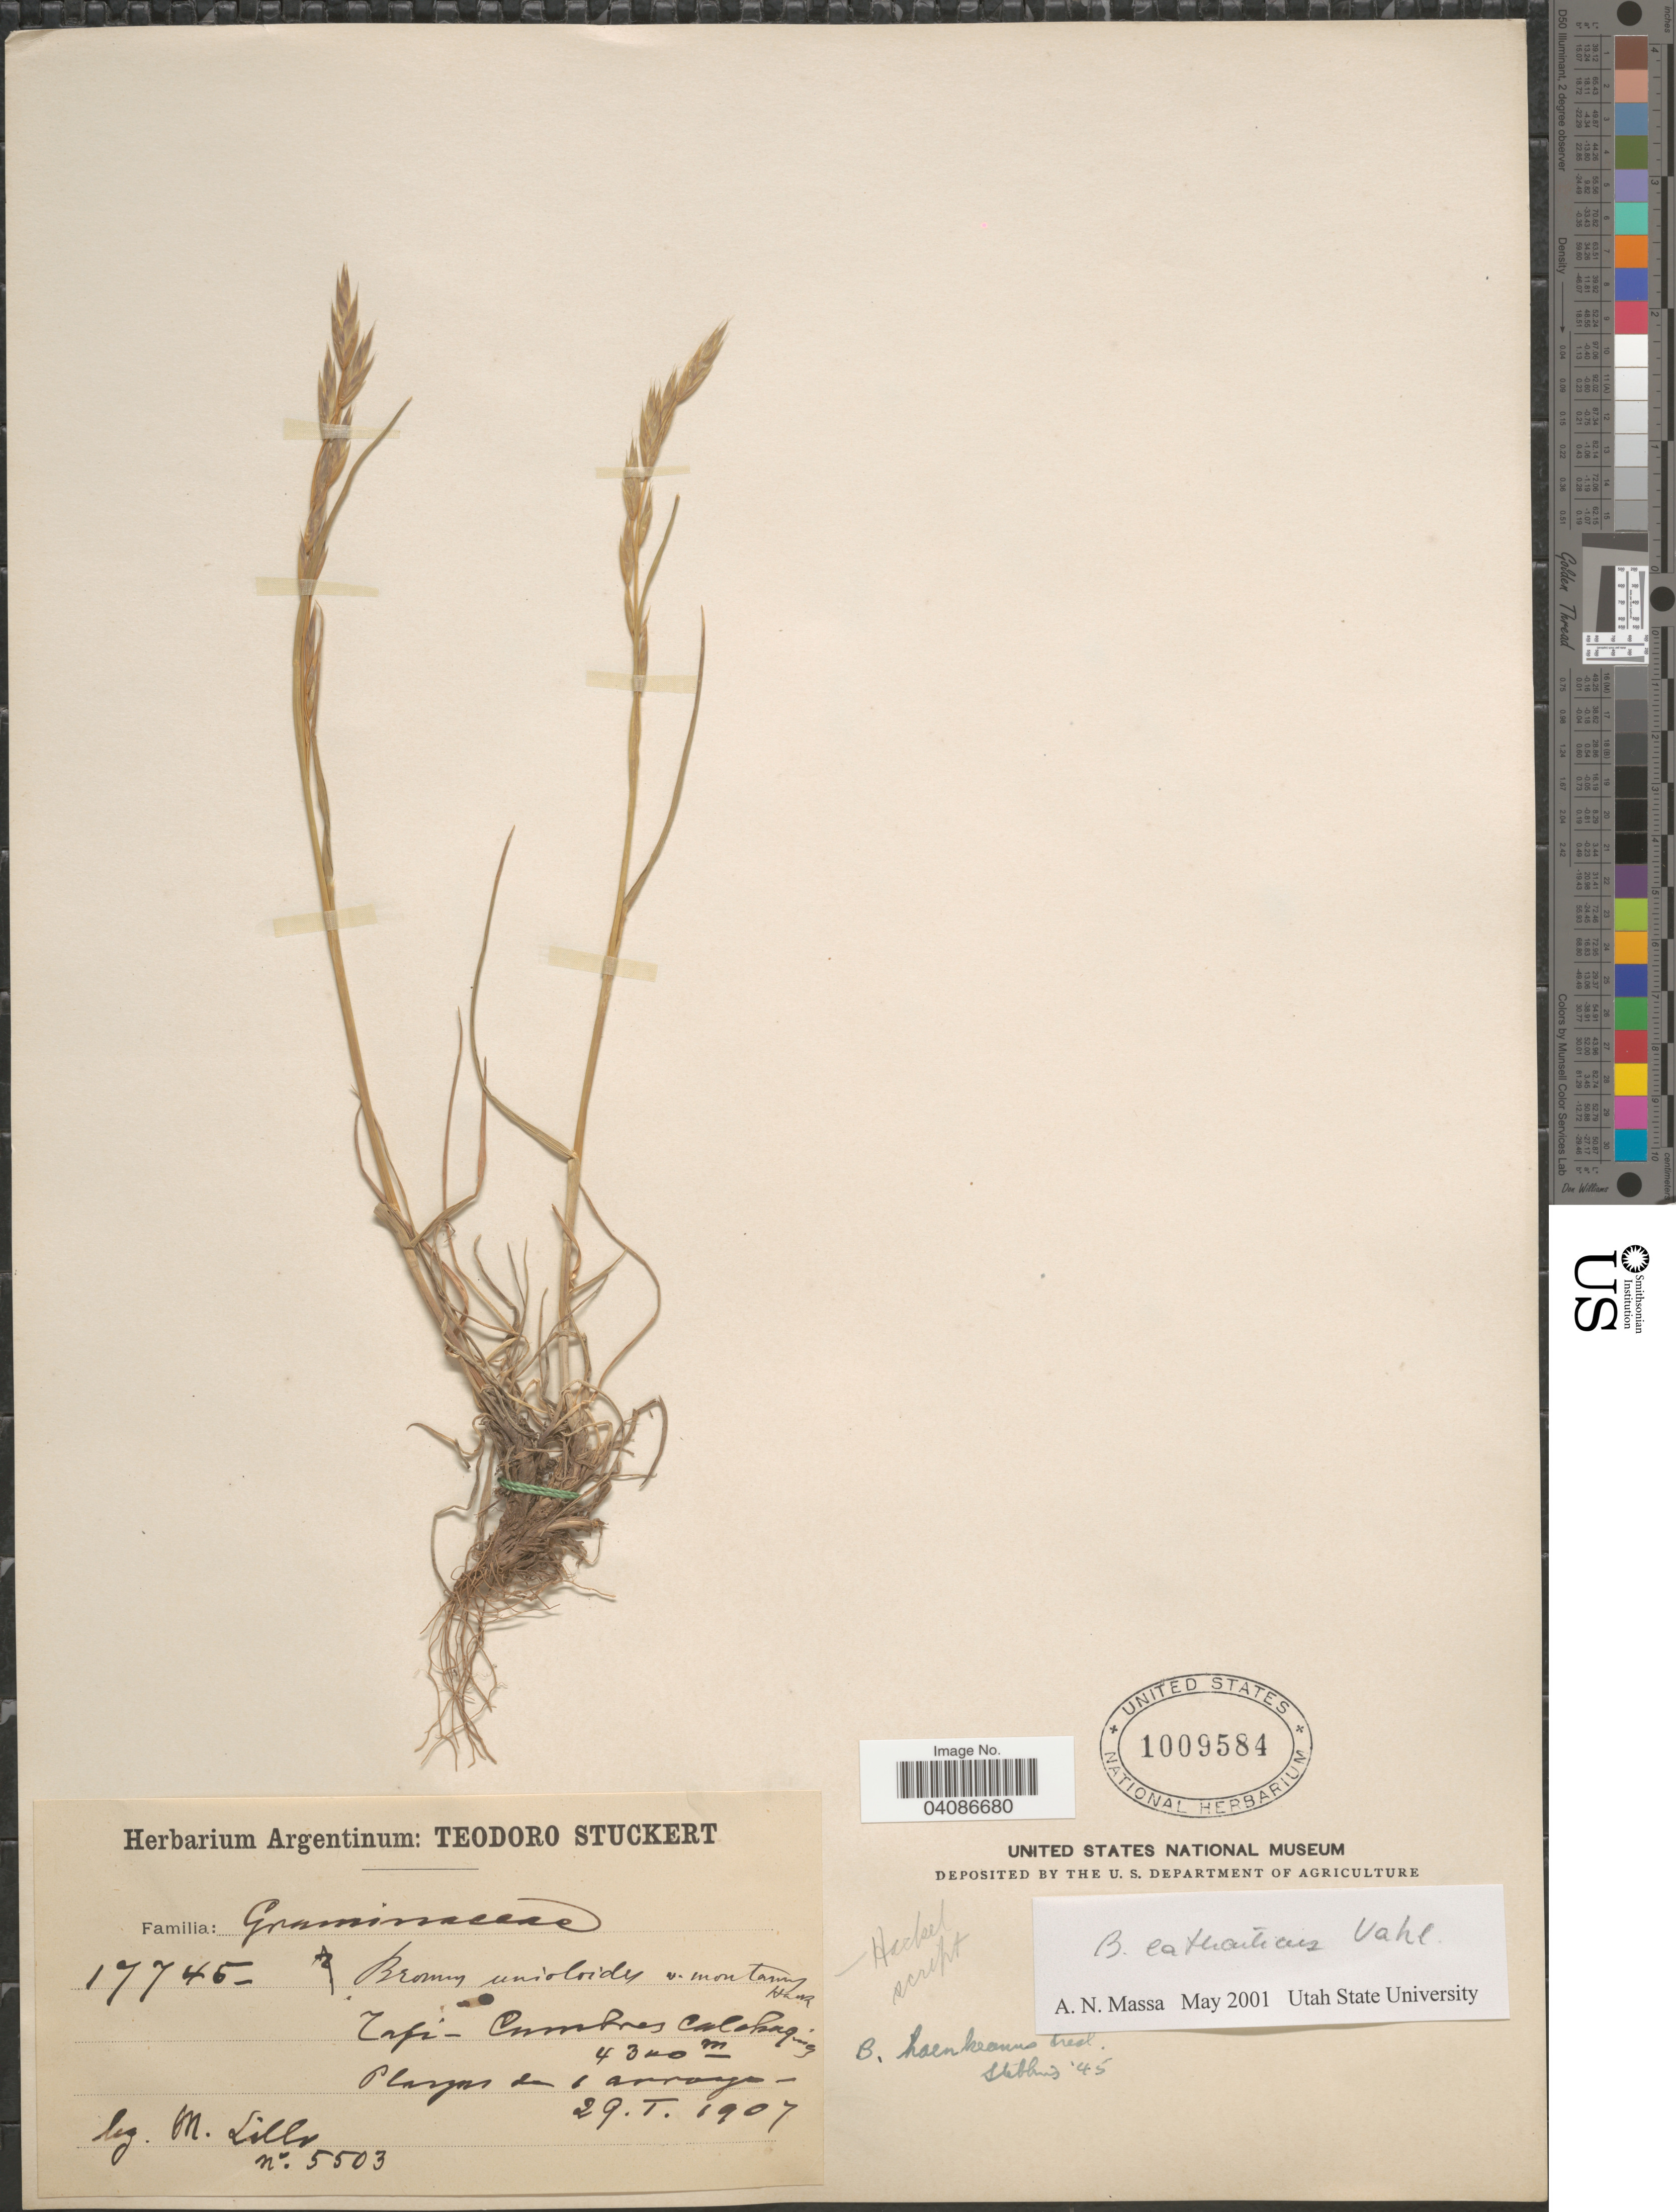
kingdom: Plantae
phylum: Tracheophyta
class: Liliopsida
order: Poales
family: Poaceae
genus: Bromus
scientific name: Bromus catharticus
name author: Vahl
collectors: M. Lillo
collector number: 5503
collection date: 1907-01-29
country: Argentina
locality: Tafí - Cumbres Calchaquí Playas de el arroyo.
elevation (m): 4300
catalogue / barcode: US 1009584